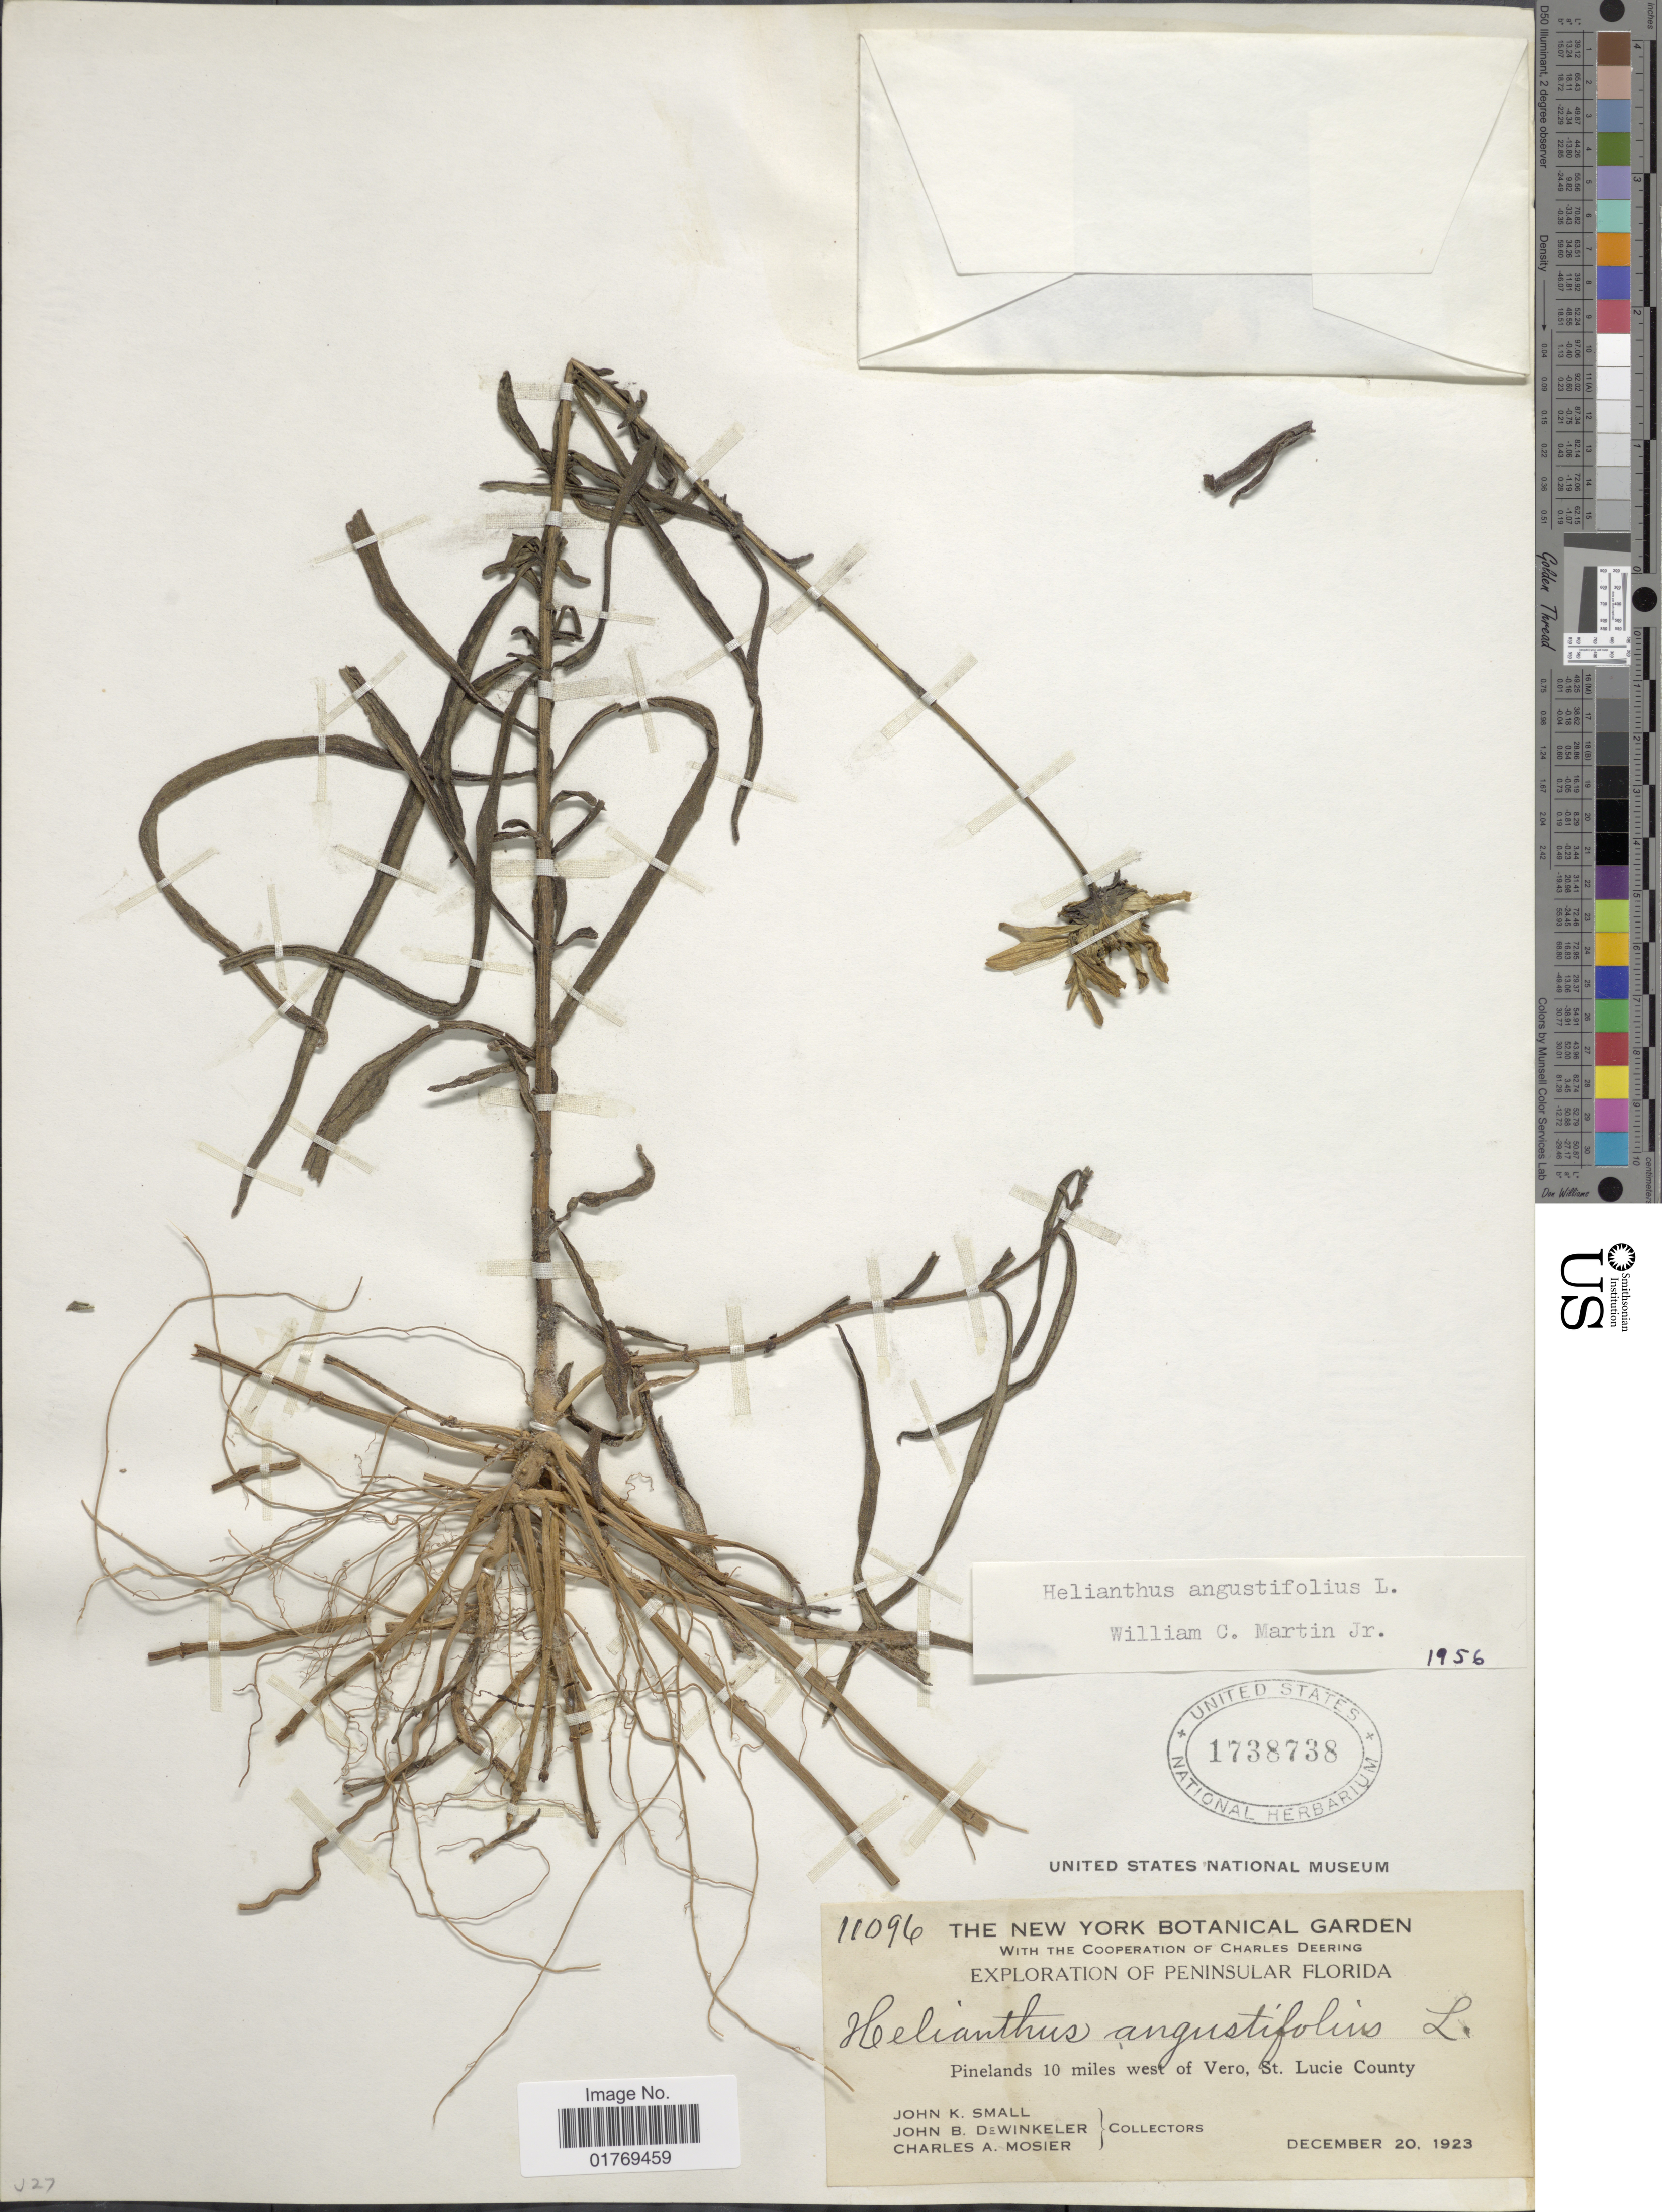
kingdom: Plantae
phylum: Tracheophyta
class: Magnoliopsida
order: Asterales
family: Asteraceae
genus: Helianthus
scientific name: Helianthus angustifolius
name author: L.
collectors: J. K. Small, J. B. Dewinkeler & C. A. Mosier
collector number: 11096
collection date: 1923-12-20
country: United States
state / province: Florida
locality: Peninsular Florida. Pinelands 10 miles west of Vero, St. Lucie County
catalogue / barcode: US 1738738